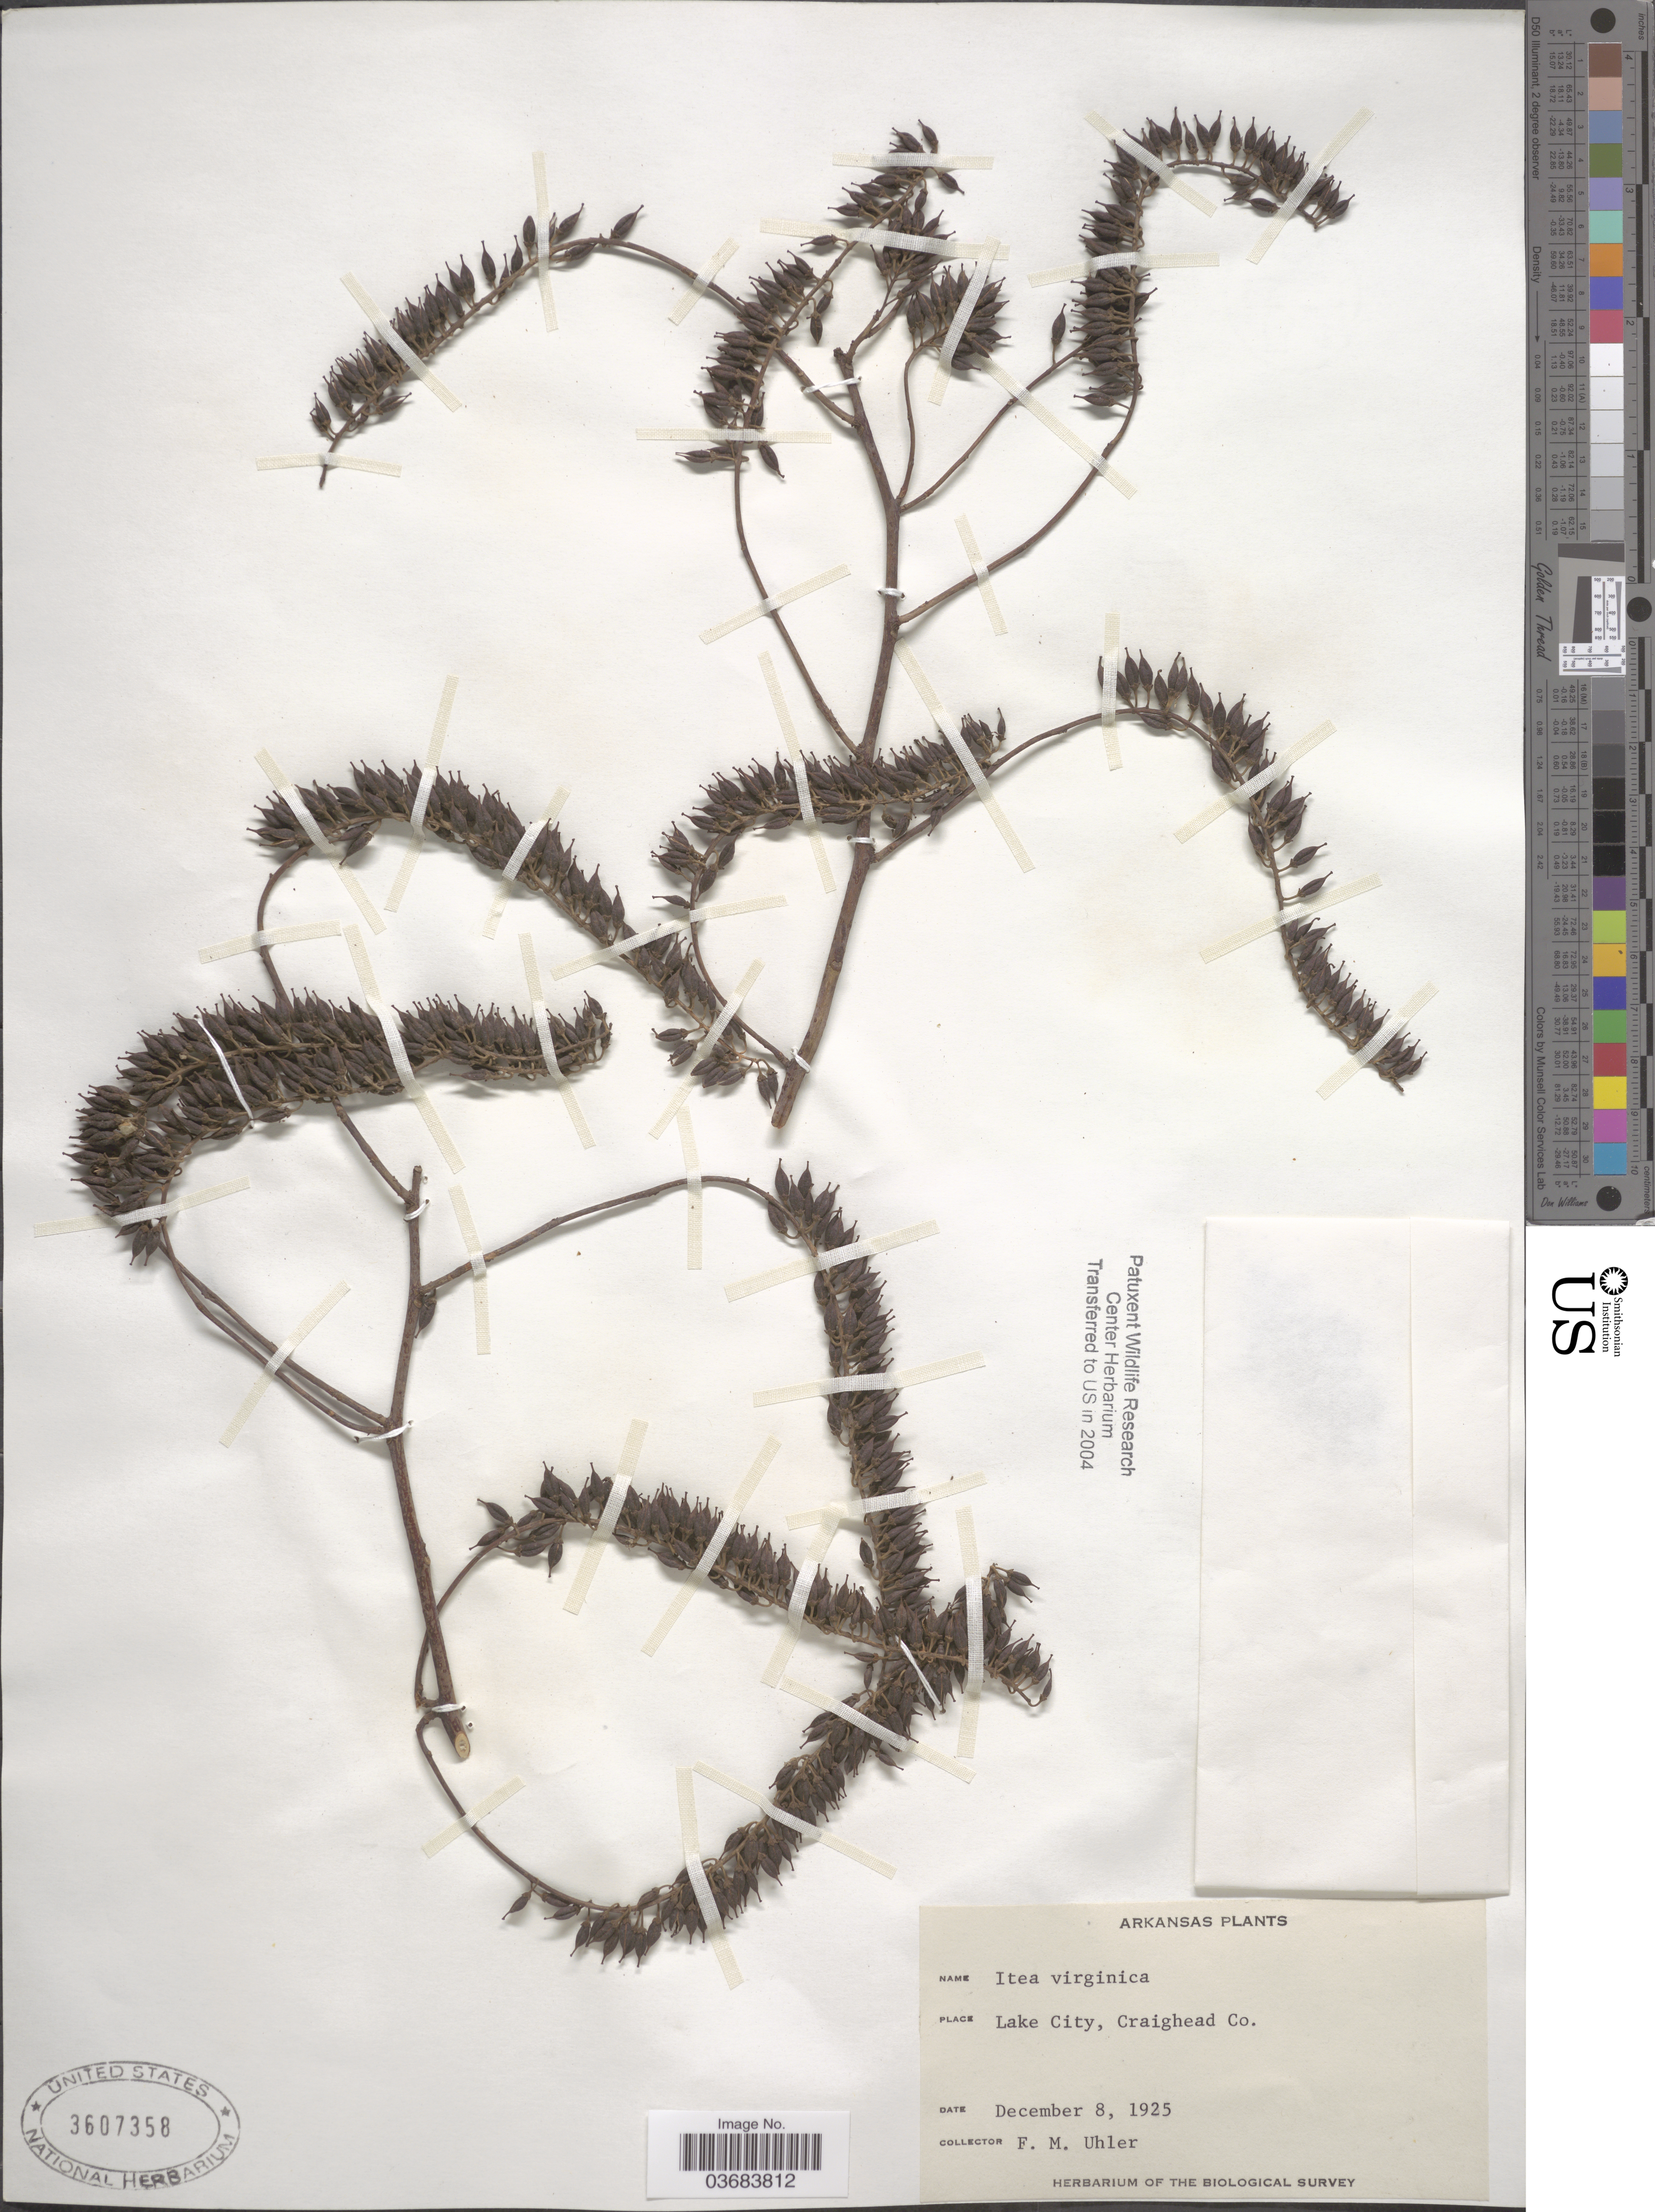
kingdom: Plantae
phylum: Tracheophyta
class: Magnoliopsida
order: Saxifragales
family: Iteaceae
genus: Itea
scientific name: Itea virginica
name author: L.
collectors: F. M. Uhler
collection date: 1925-12-08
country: United States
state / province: Arkansas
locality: Lake City, Craighead Co. Biological Survey.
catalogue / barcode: US 3607358